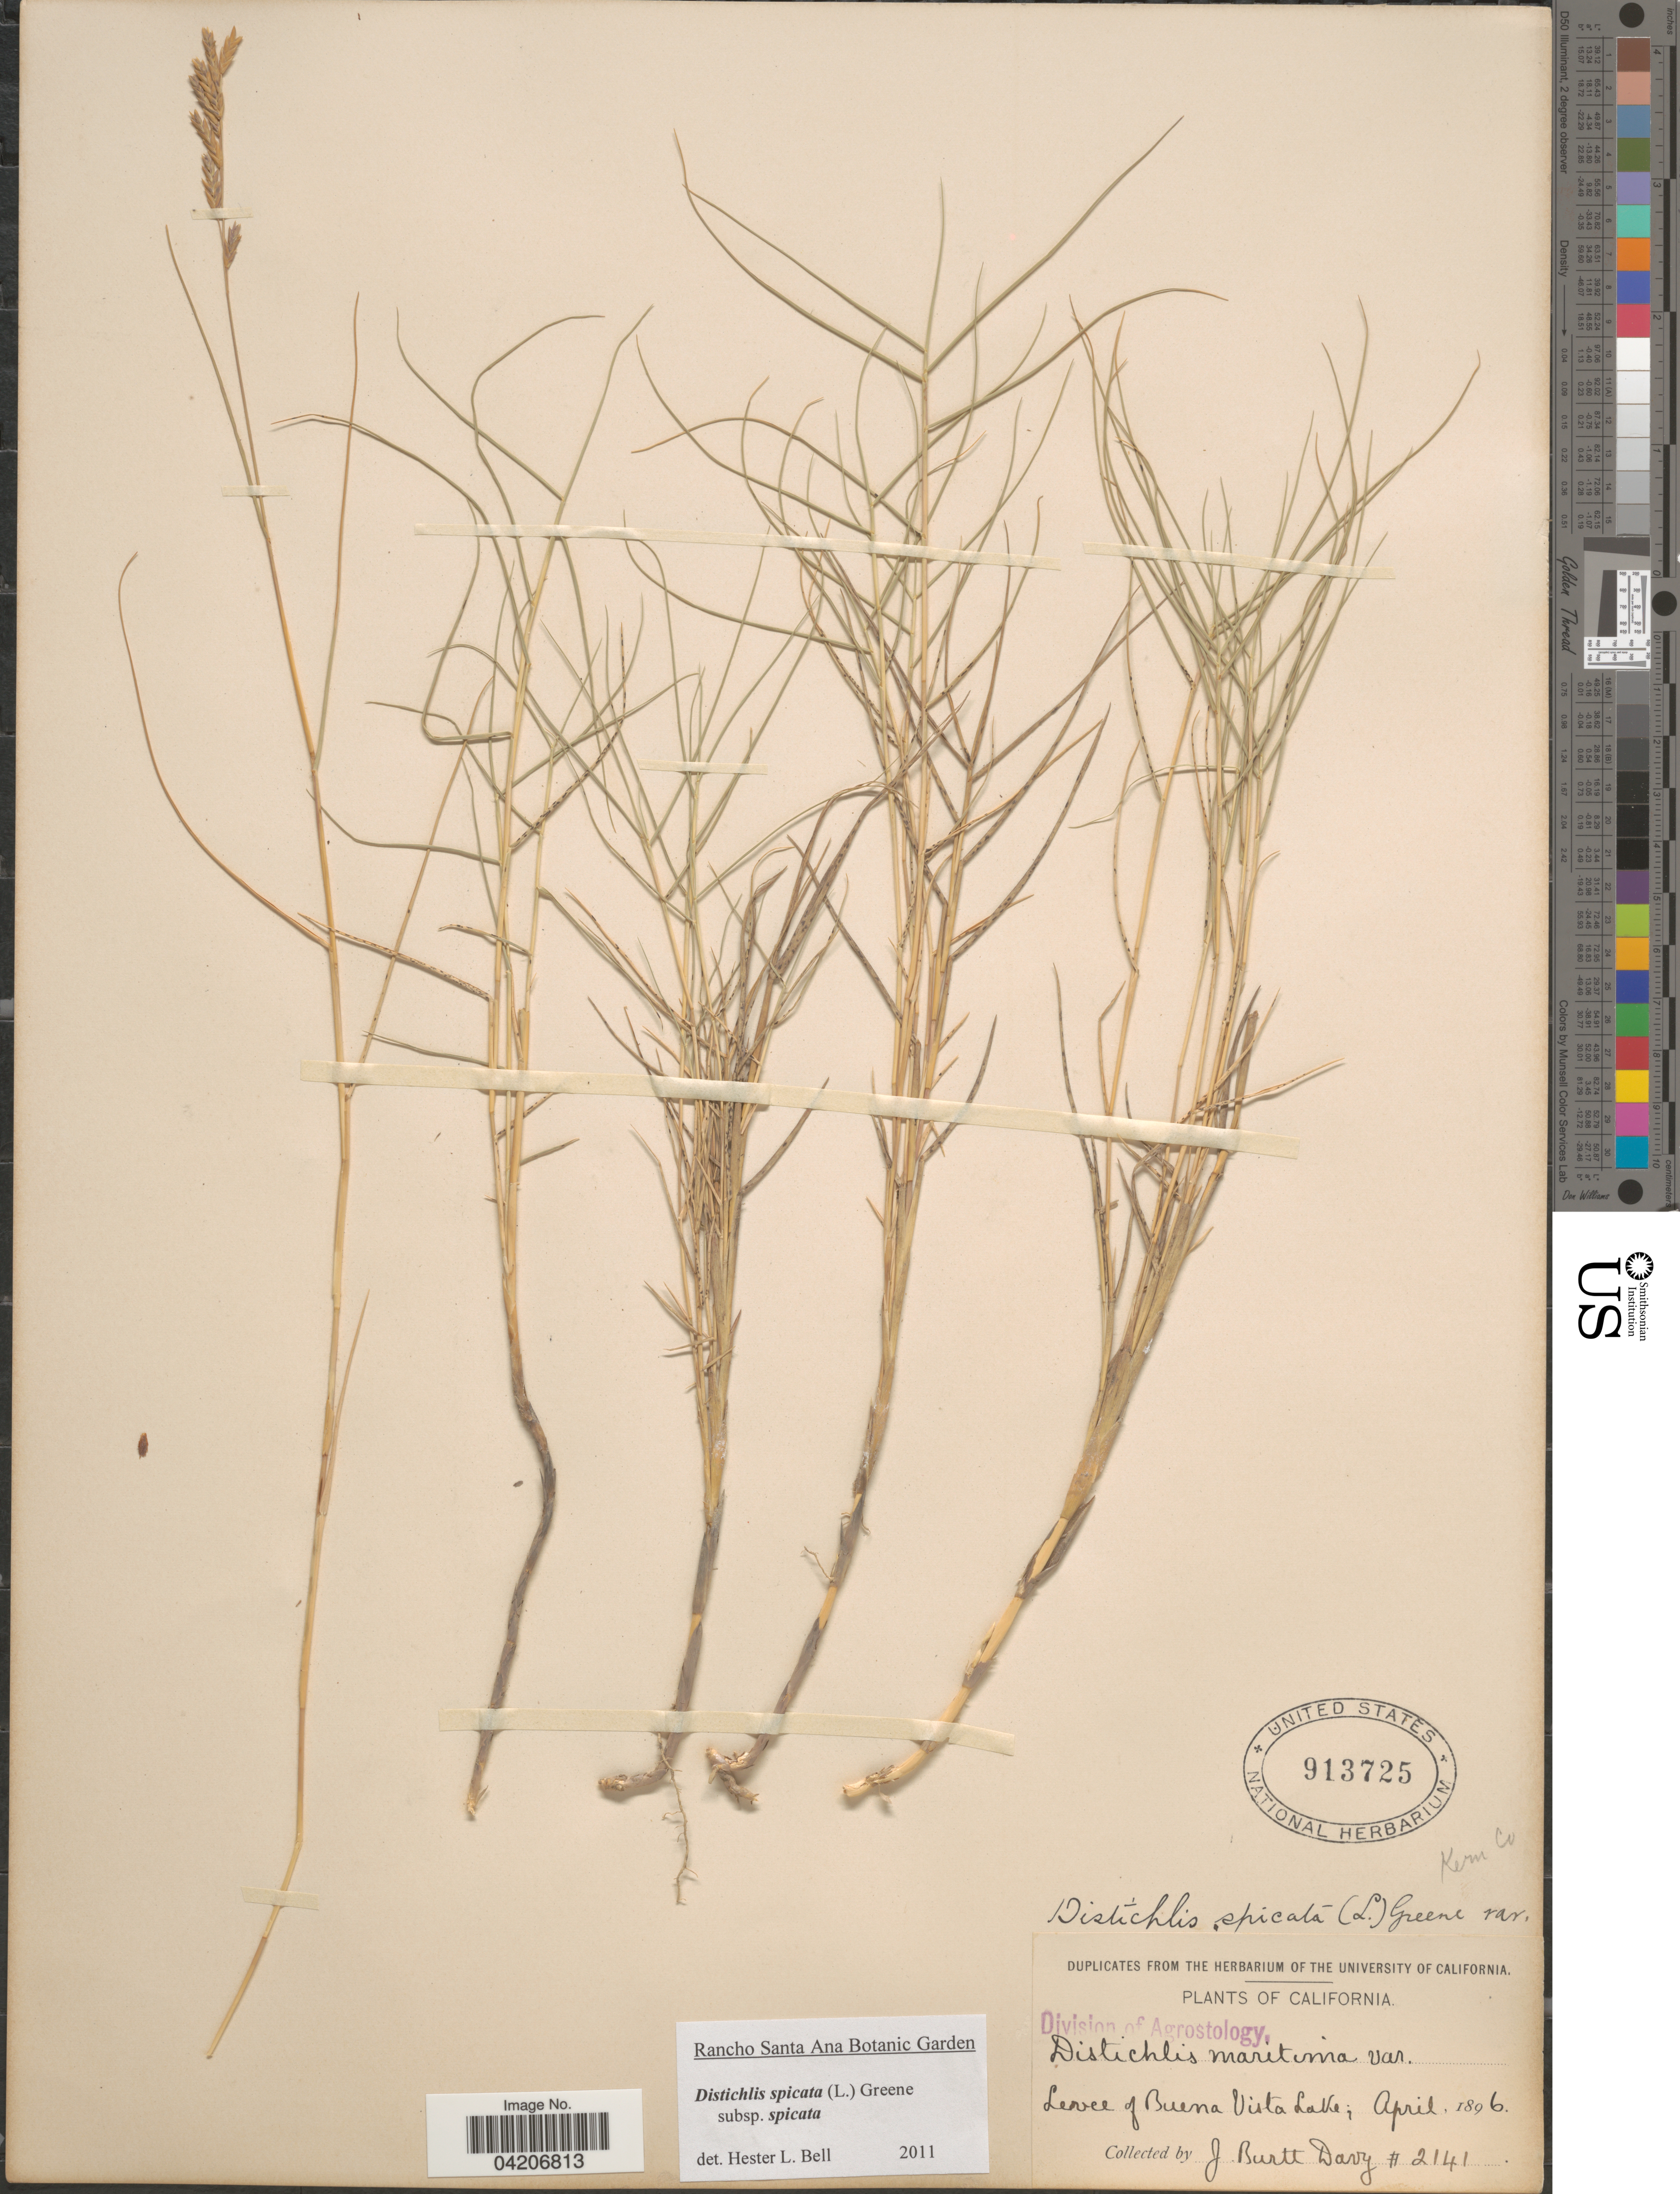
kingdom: Plantae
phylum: Tracheophyta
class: Liliopsida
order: Poales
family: Poaceae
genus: Distichlis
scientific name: Distichlis spicata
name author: (L.) Greene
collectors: J. Burtt Davy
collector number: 2141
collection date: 1896-04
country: United States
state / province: California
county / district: Kern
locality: Levee of Buena Vista Lake. Kern Co.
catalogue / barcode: US 913725